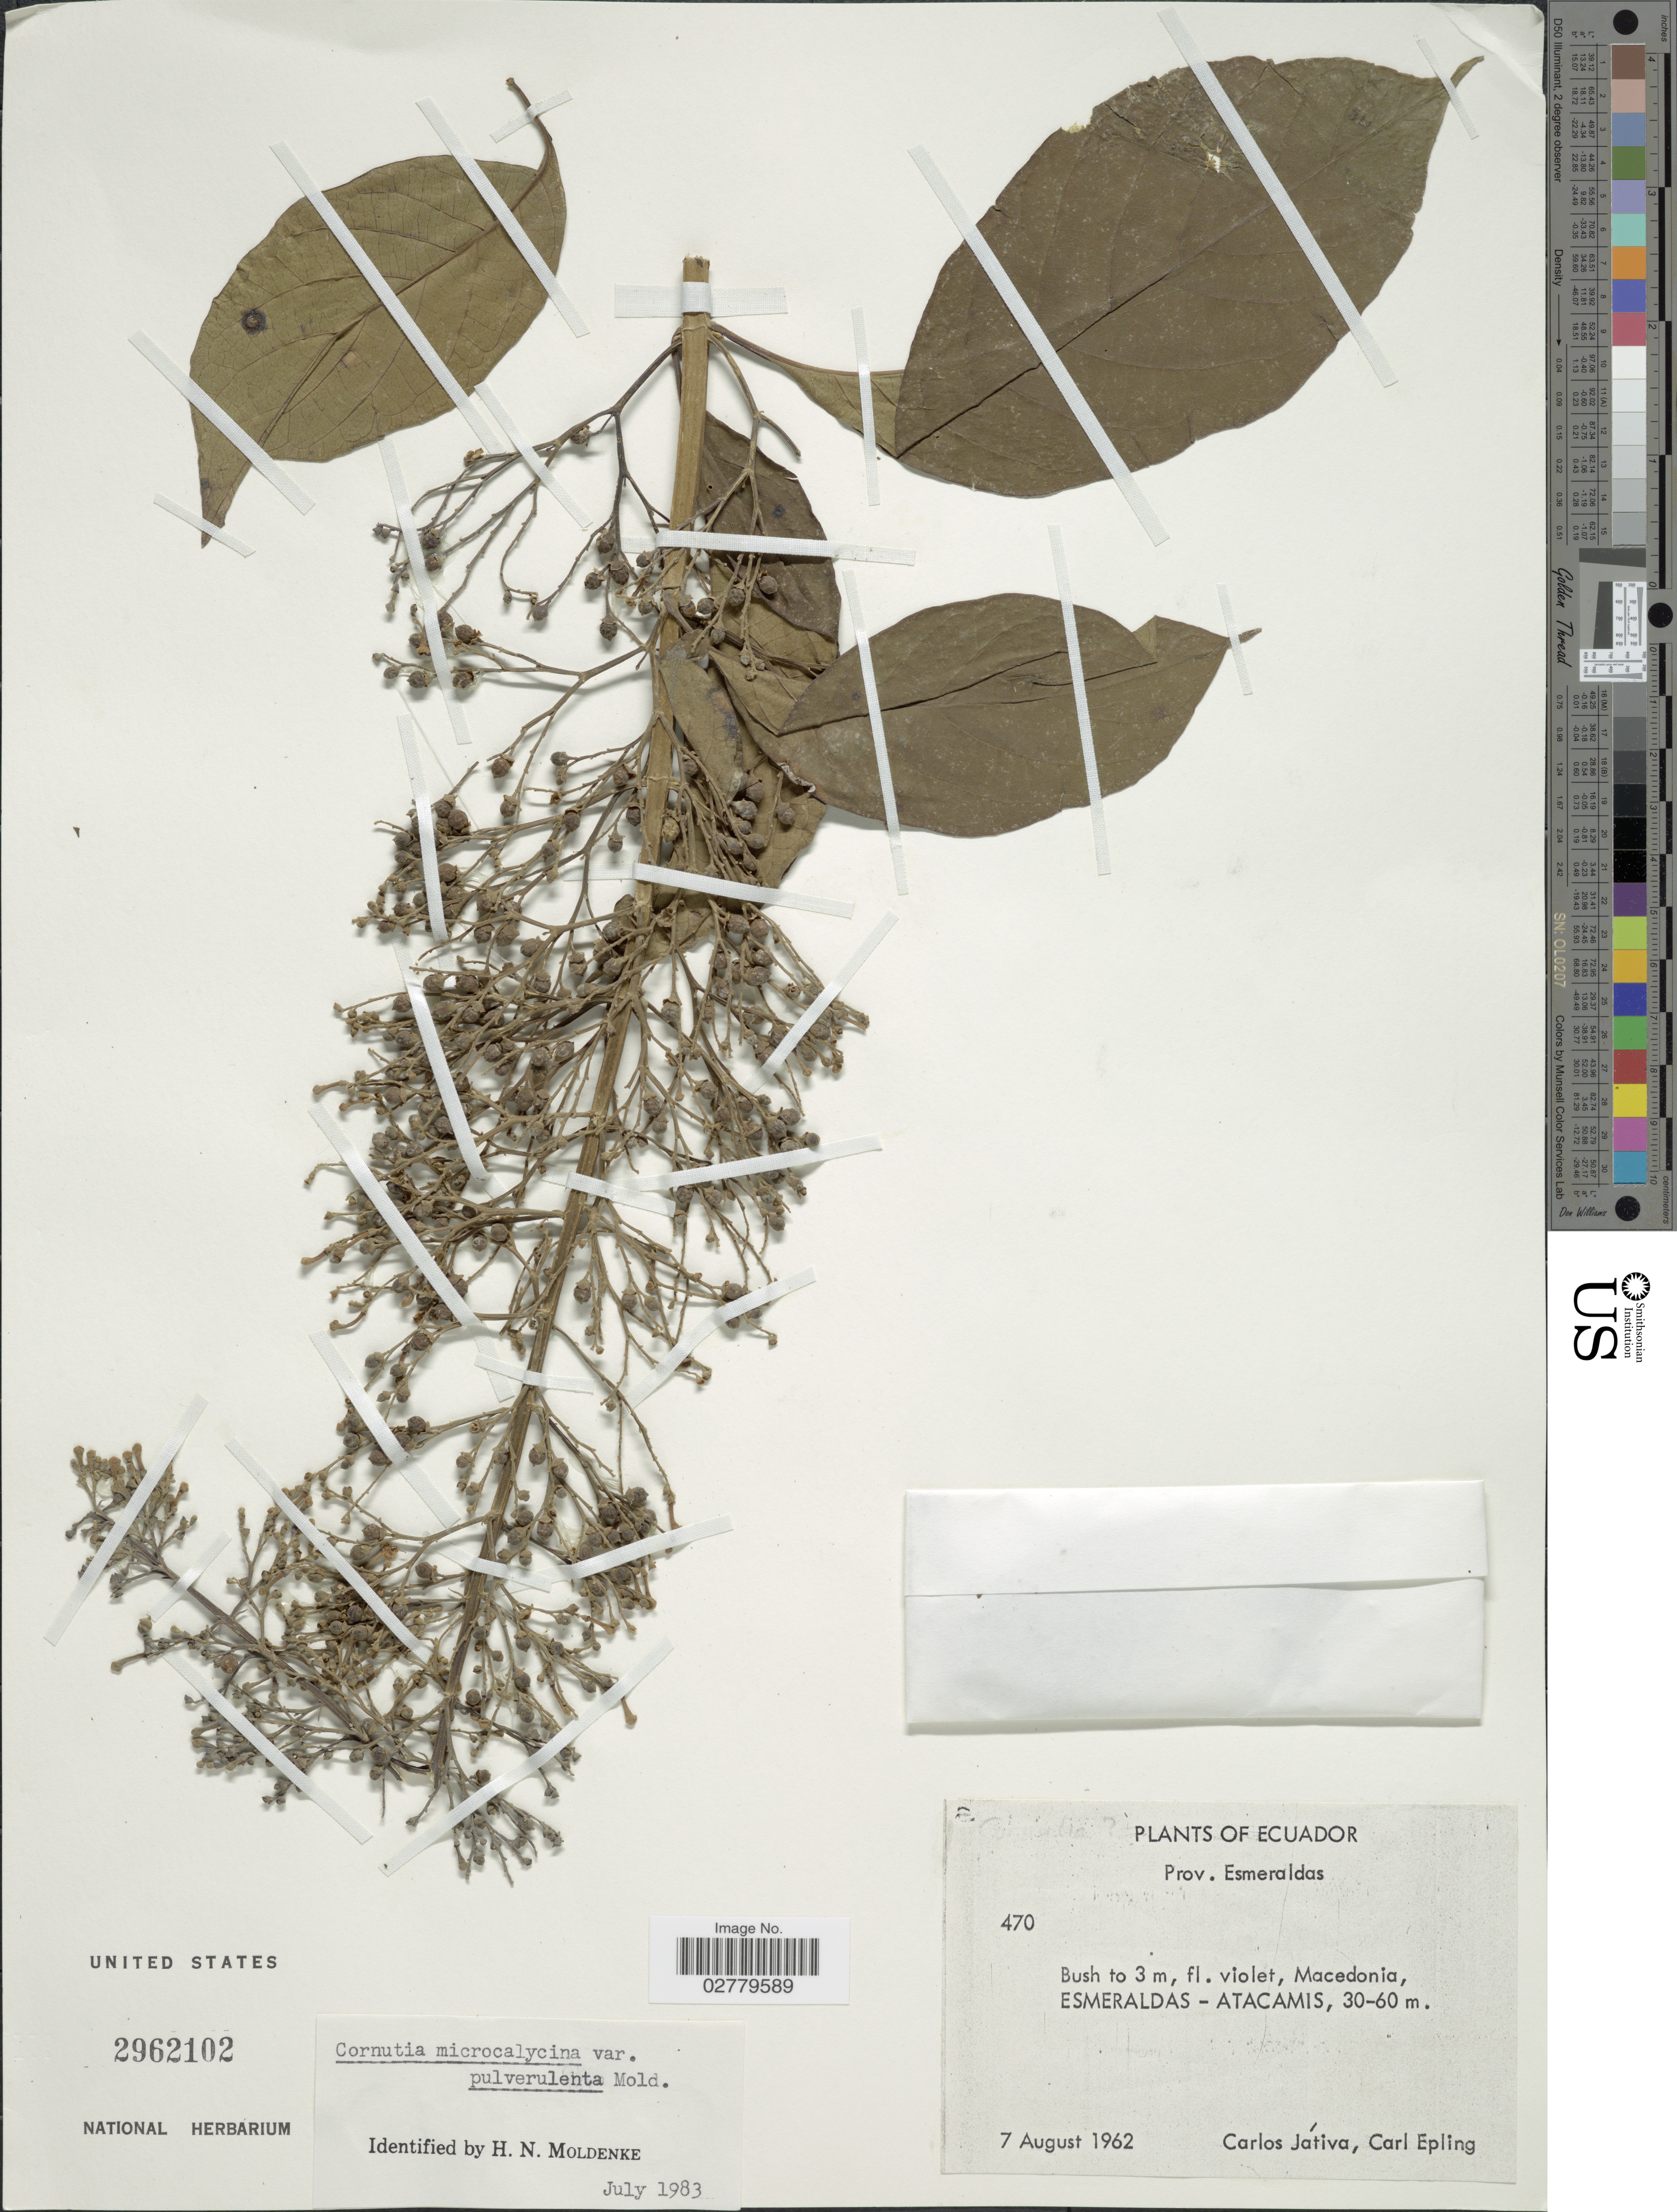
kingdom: Plantae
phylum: Tracheophyta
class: Magnoliopsida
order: Lamiales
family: Lamiaceae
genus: Cornutia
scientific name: Cornutia microcalycina var. pulverulenta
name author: Moldenke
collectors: C. D. Játiva & C. C. Epling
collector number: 470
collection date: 1962-08-07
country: Ecuador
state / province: Esmeraldas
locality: Esmeraldas-Atacamis.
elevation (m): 30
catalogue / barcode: US 2962102